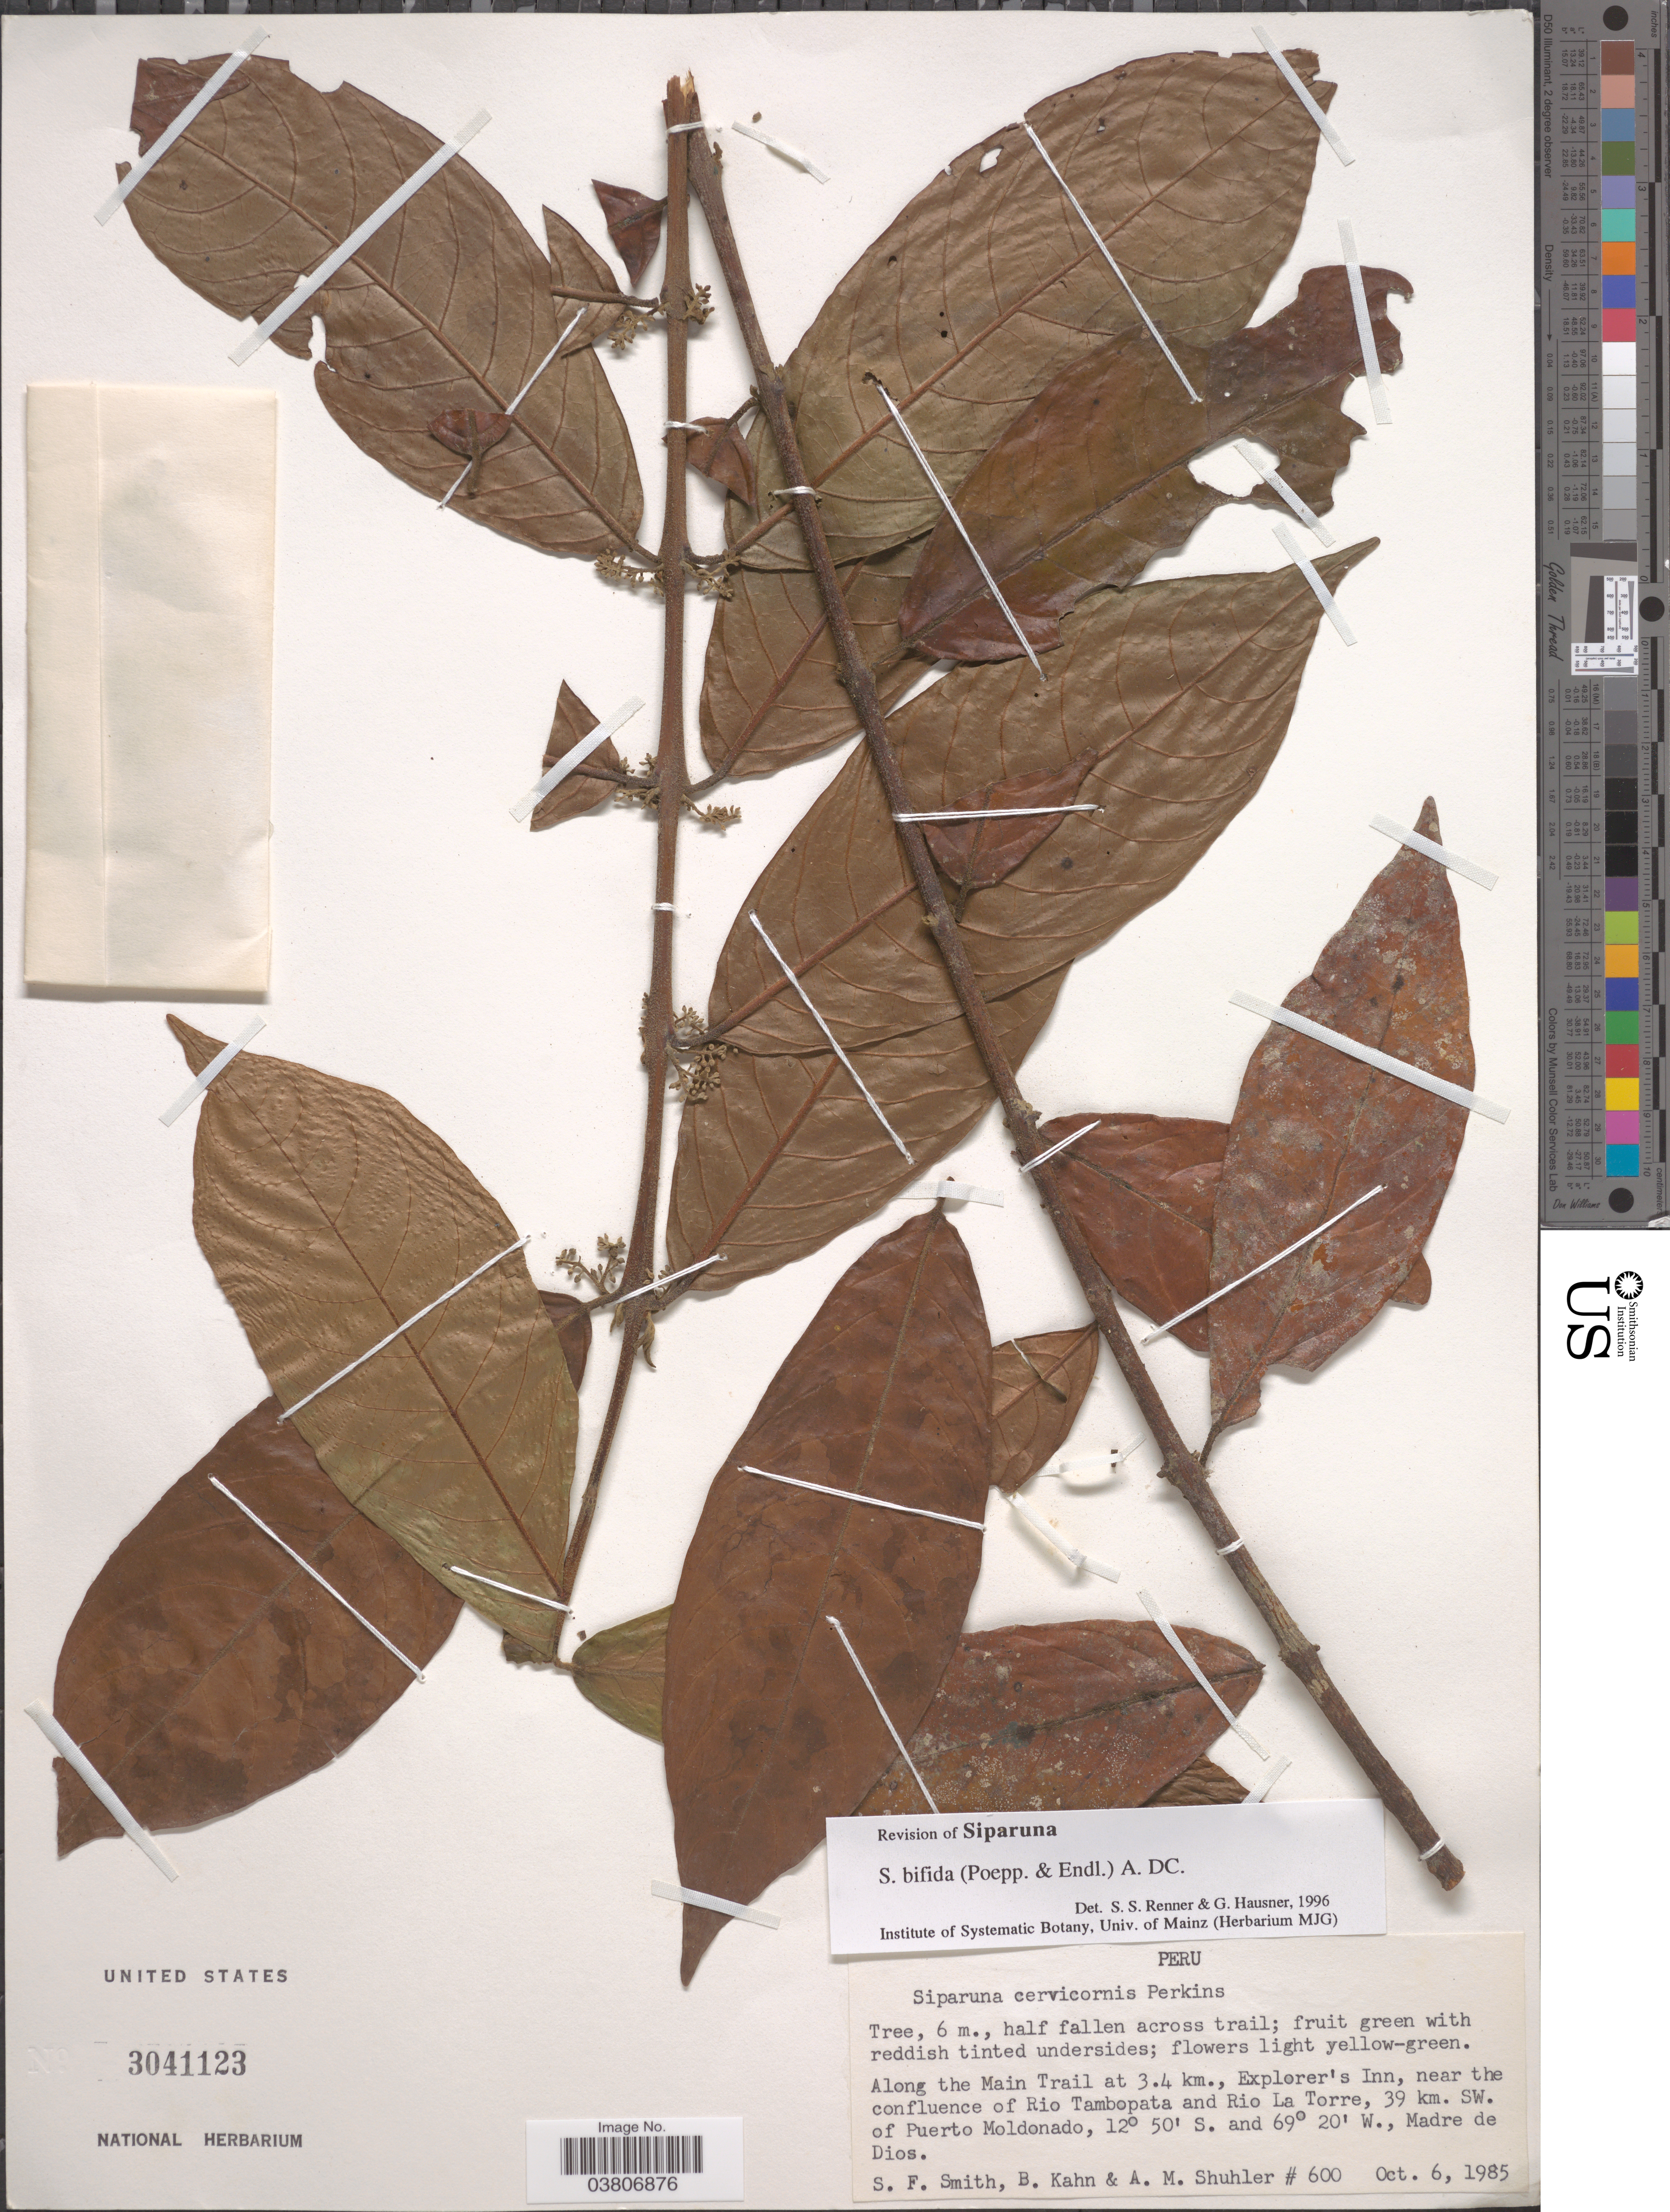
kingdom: Plantae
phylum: Tracheophyta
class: Magnoliopsida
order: Laurales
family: Siparunaceae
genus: Siparuna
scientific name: Siparuna bifida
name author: (Poepp. & Endl.) A. DC.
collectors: S.F. Smith, B. Kahn & A. Shuhler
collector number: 600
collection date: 1985-10-06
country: Peru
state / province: Madre de Dios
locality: Along the Main Trail at 3.4 km., Explorer's Inn, near the confluence of Rio Tambopata and Rio La Torre, 39 km. SW. of Puerto Moldonado.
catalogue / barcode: US 3041123